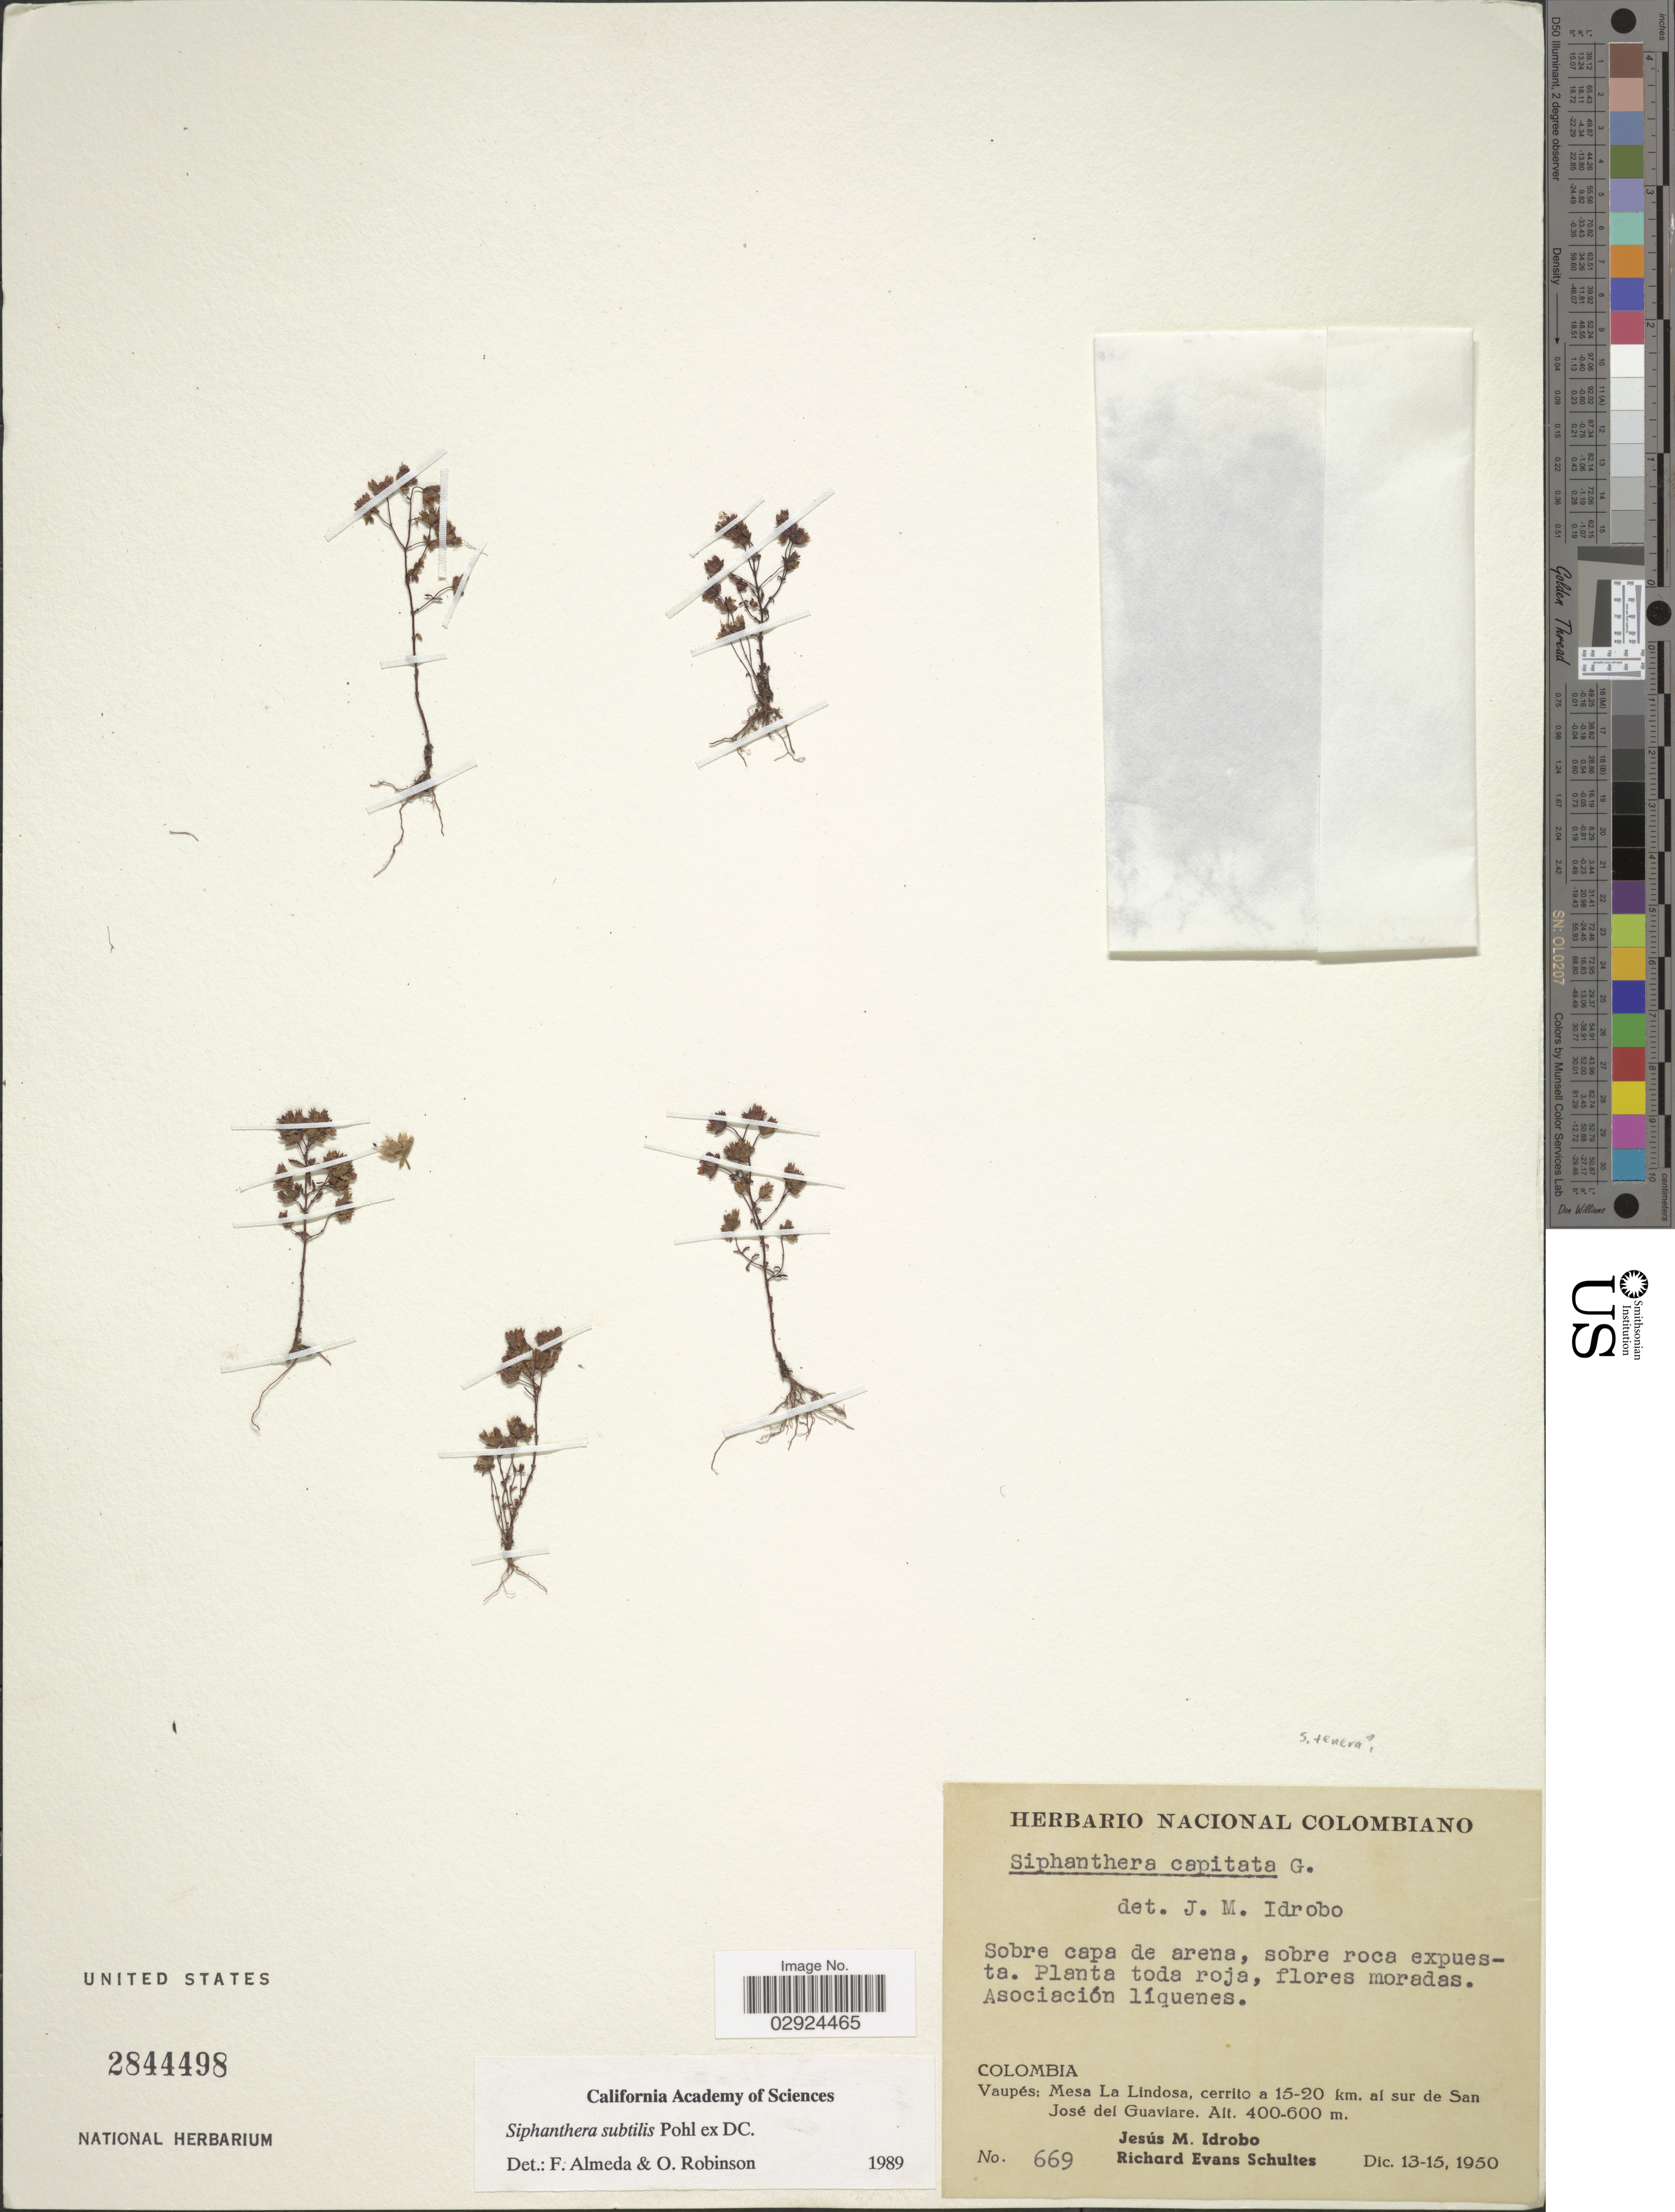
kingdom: Plantae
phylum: Tracheophyta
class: Magnoliopsida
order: Myrtales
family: Melastomataceae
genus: Siphanthera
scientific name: Siphanthera subtilis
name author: Pohl ex DC.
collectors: J. M. Idrobo & R. E. Schultes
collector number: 669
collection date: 1950-12-13/1950-12-15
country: Colombia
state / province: Vaupés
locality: Vaupes: Mesa La Lindosa, cerrito a 15-20 km. al sur de San José del Guaviare.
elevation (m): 400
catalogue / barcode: US 2844498